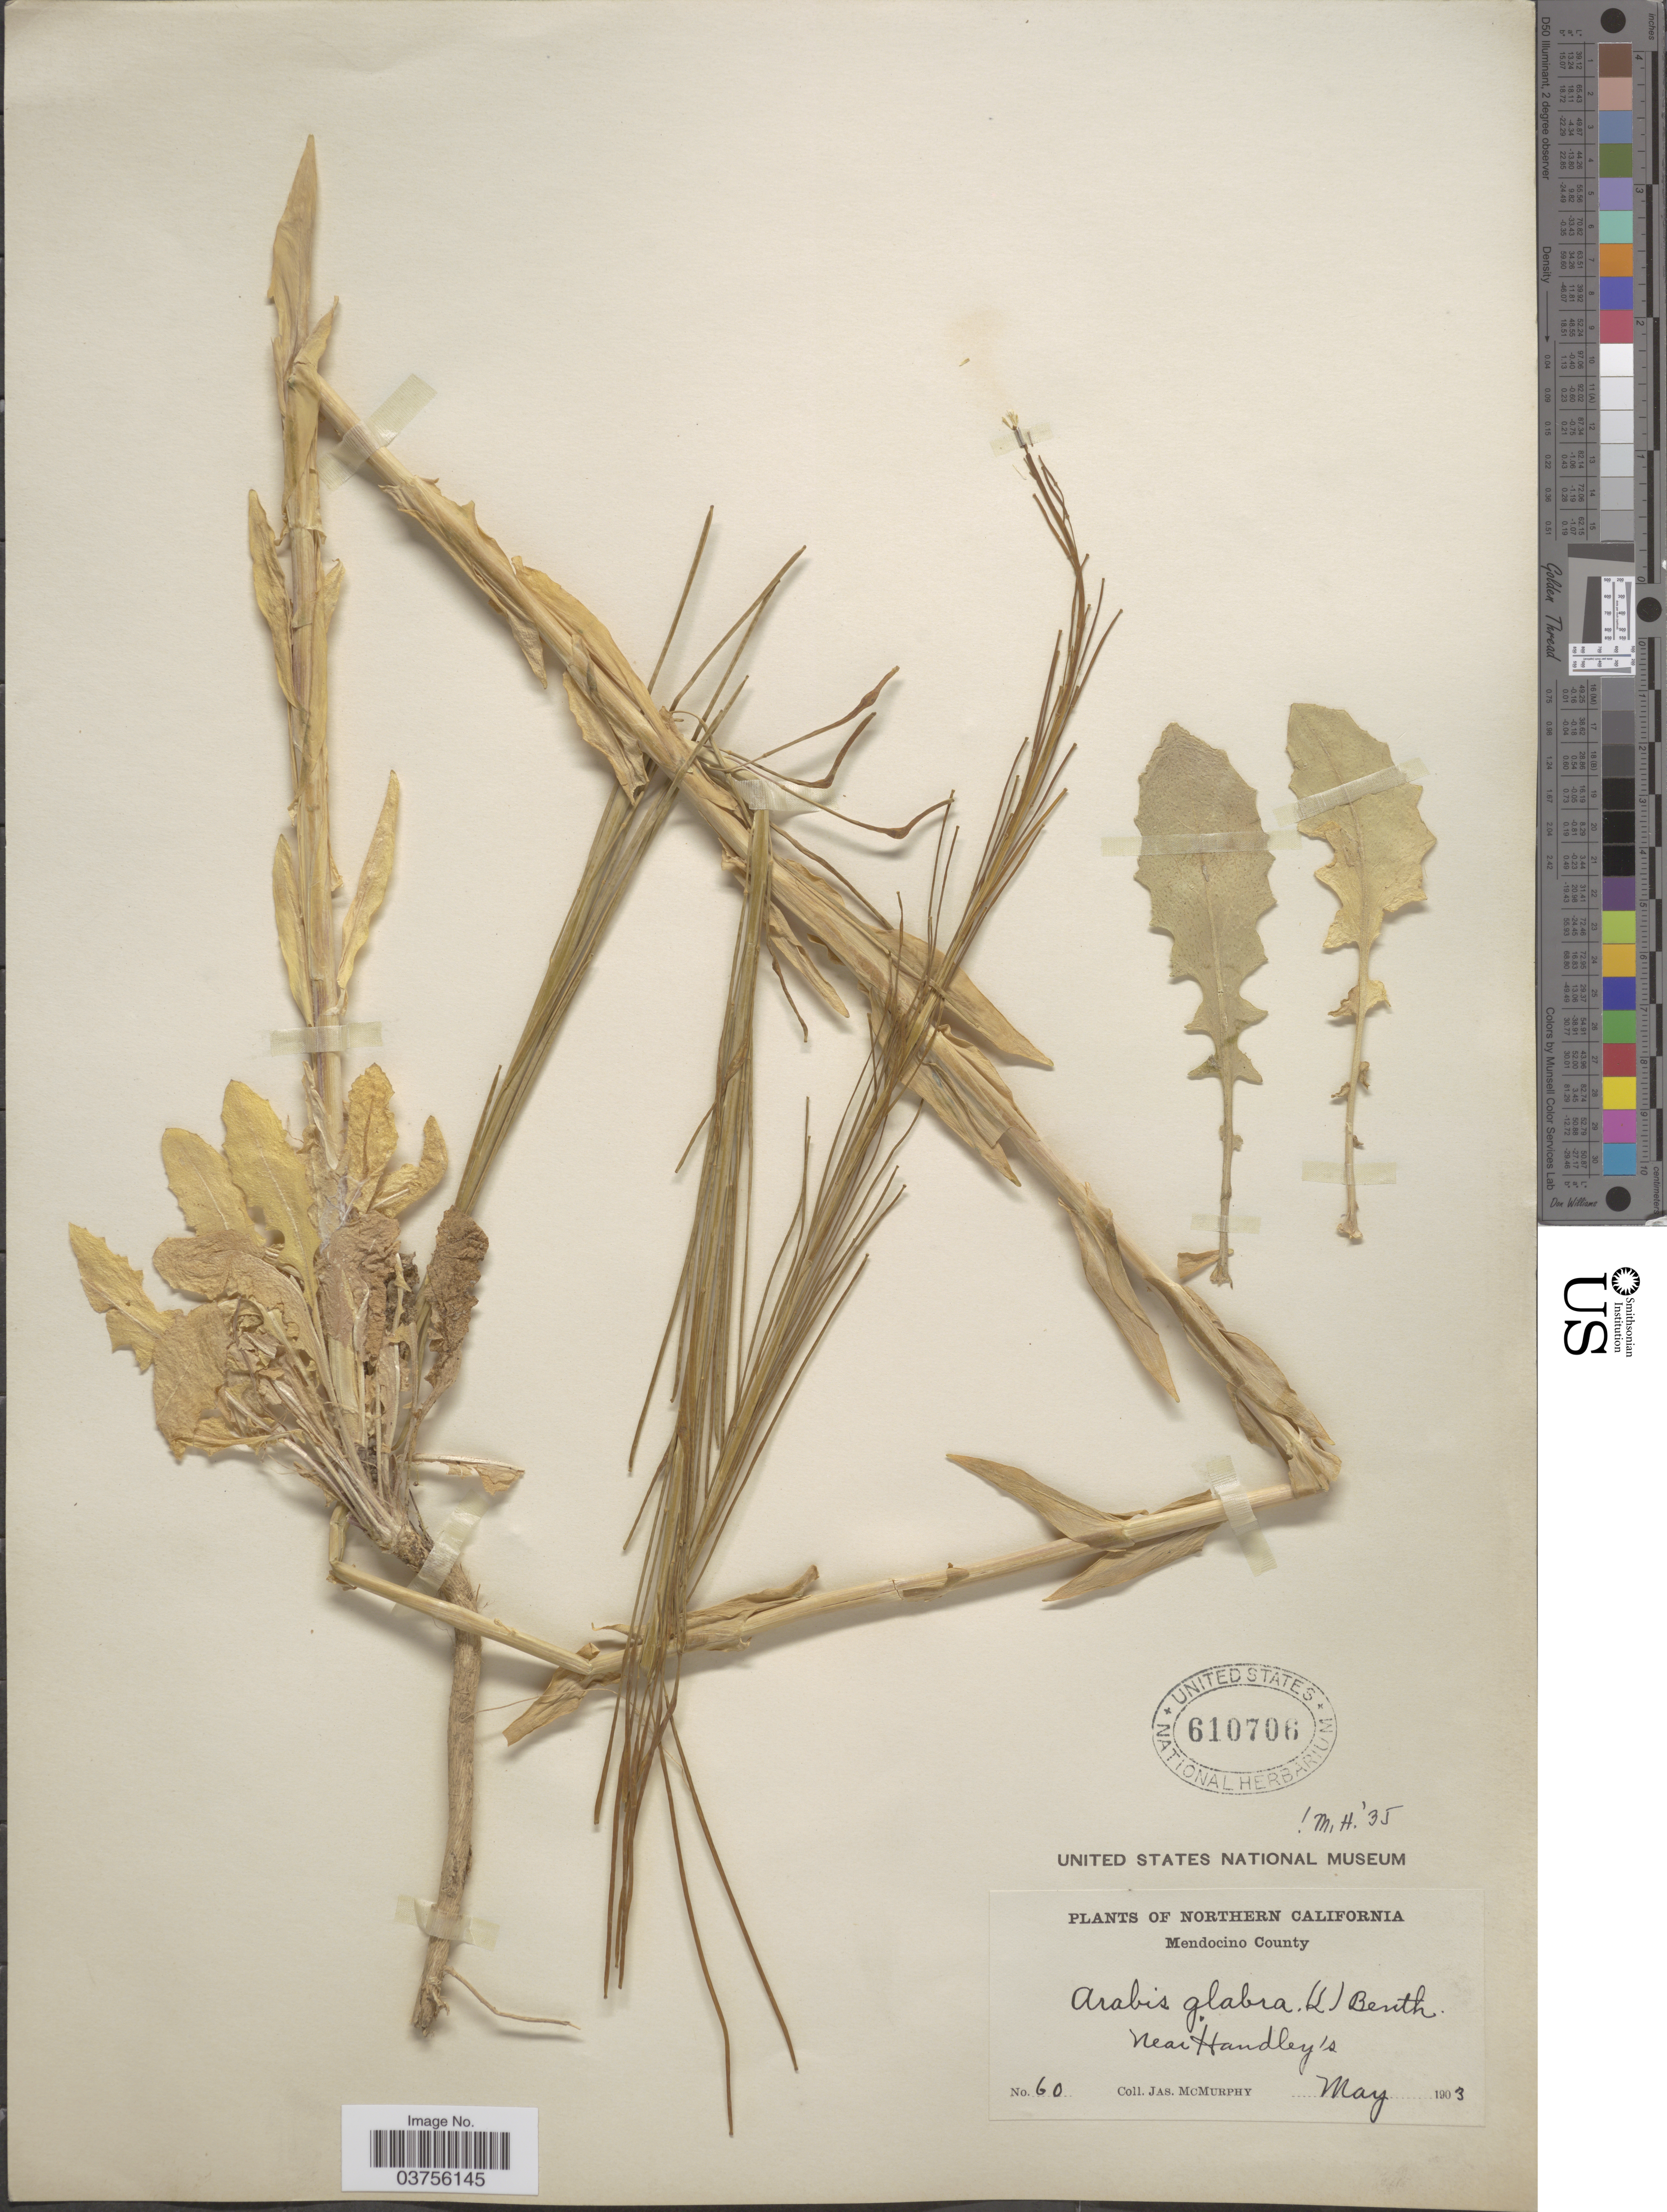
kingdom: Plantae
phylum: Tracheophyta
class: Magnoliopsida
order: Brassicales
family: Brassicaceae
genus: Turritis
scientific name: Turritis glabra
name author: L.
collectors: J. McMurphy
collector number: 60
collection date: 1903-05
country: United States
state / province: California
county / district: Mendocino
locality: Northern California. Mendocino County. Near Handley's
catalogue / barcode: US 610706